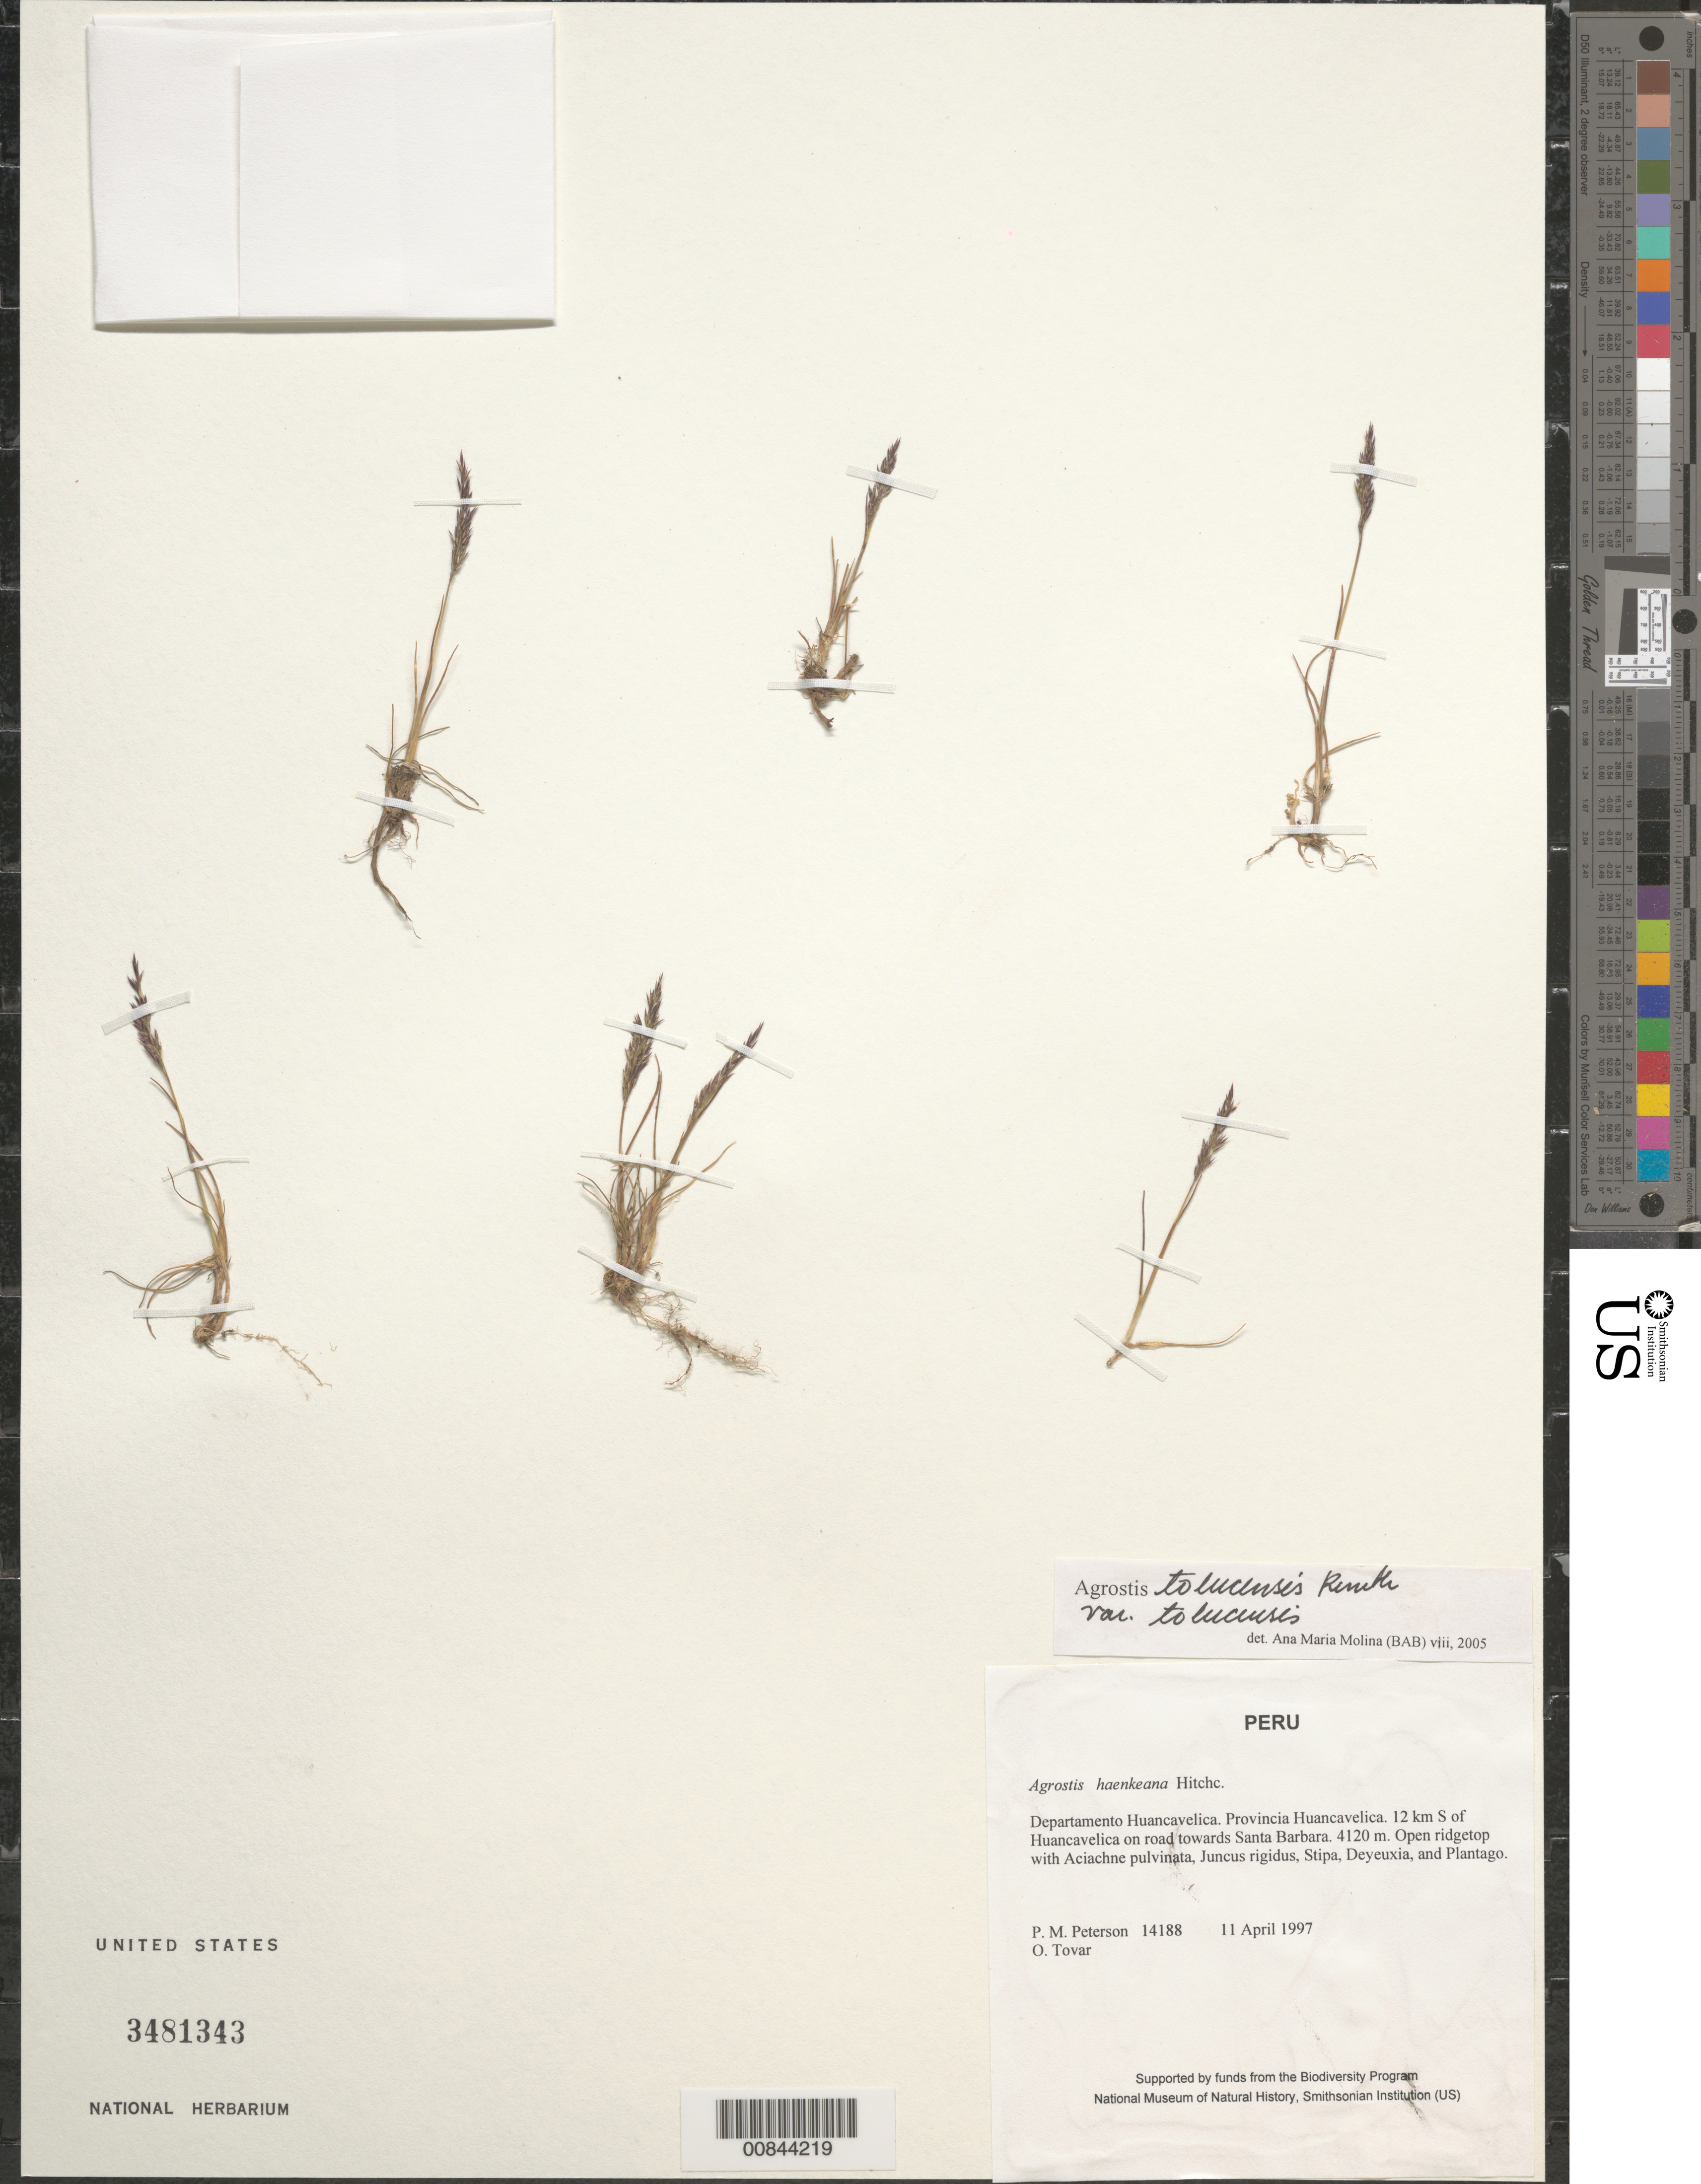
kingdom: Plantae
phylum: Tracheophyta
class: Liliopsida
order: Poales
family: Poaceae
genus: Agrostis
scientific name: Agrostis tolucensis var. tolucensis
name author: Kunth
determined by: Molina, Ana M. de R.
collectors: P. M. Peterson & Ó. Tovar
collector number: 14188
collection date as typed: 11 Apr 1997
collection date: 1997-04-11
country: Peru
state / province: Huancavelica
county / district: Huancavelica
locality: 12 km S of Huancavelica on road towards Santa Barbara.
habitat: Open ridgetop with Aciachne pulvinata, Juncus rigidus, Stipa, Deyeuxia, and Plantago.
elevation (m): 4120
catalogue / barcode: US 3481343